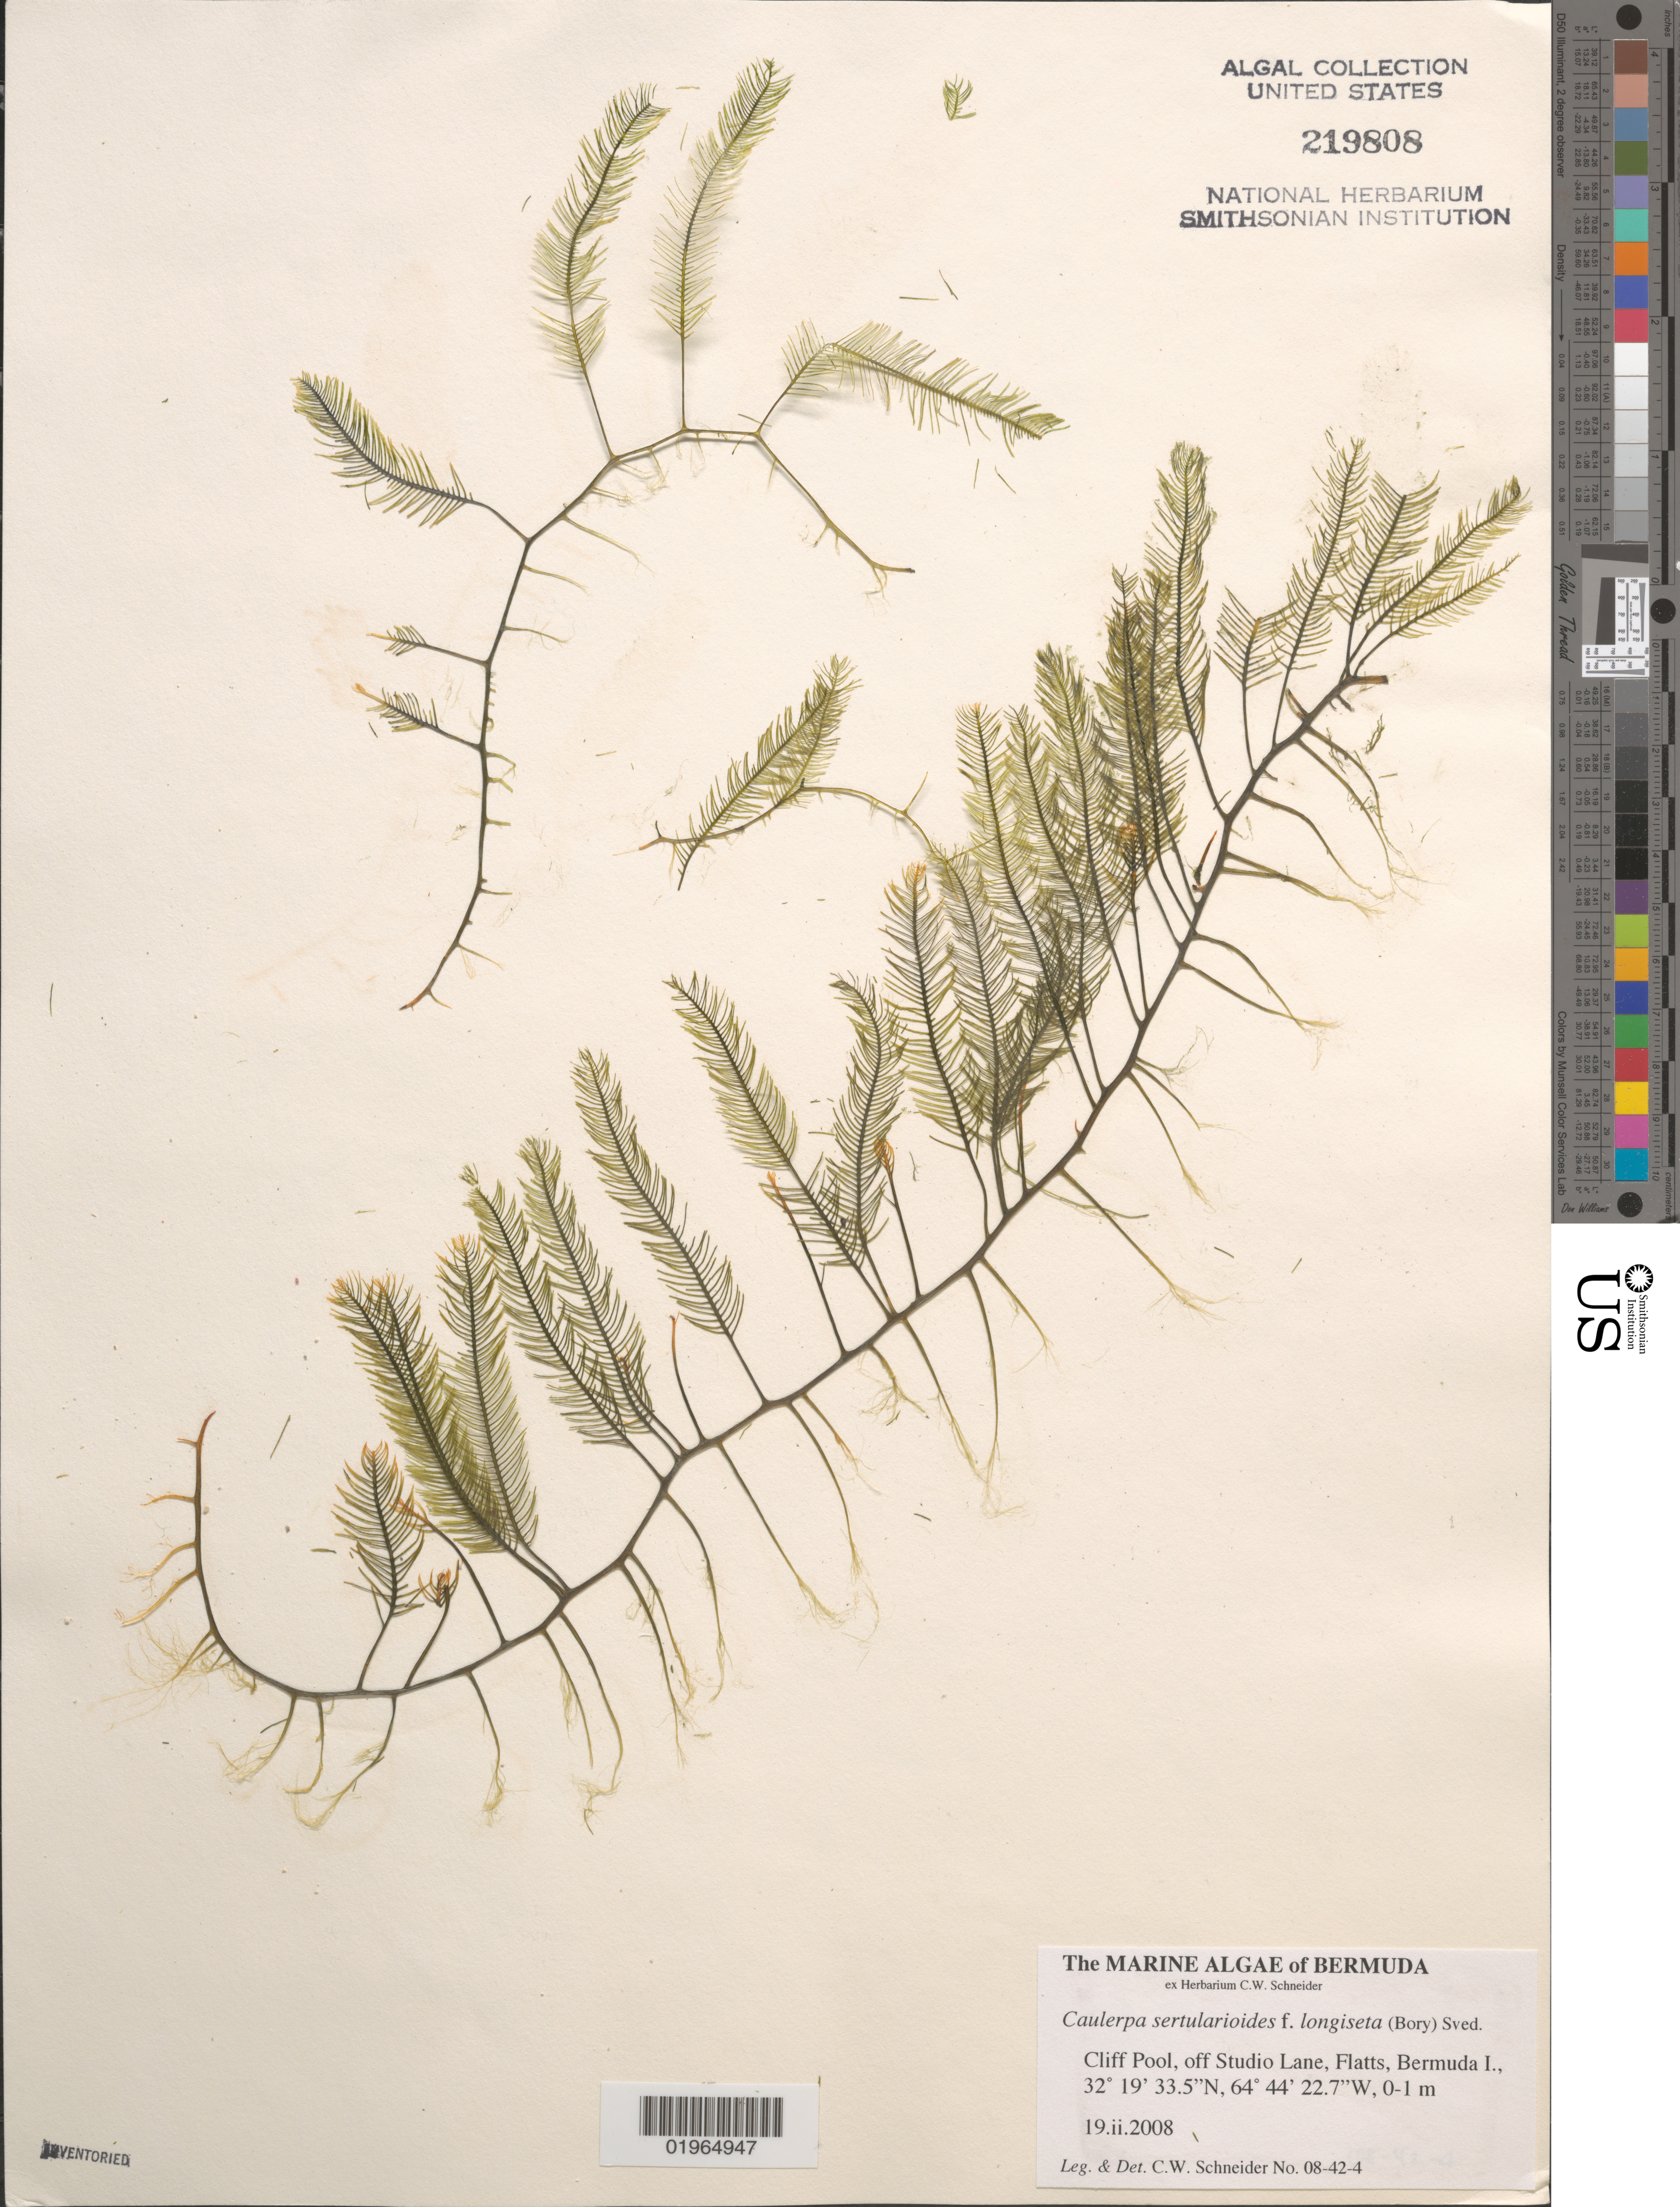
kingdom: Plantae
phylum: Chlorophyta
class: Ulvophyceae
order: Bryopsidales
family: Caulerpaceae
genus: Caulerpa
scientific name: Caulerpa sertularioides f. longiseta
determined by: Schneider, C. W.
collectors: C. W. Schneider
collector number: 08-42-4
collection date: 2008-02-19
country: Bermuda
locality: Cliff Pool, off Studio Lane, Flatts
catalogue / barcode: US 219808